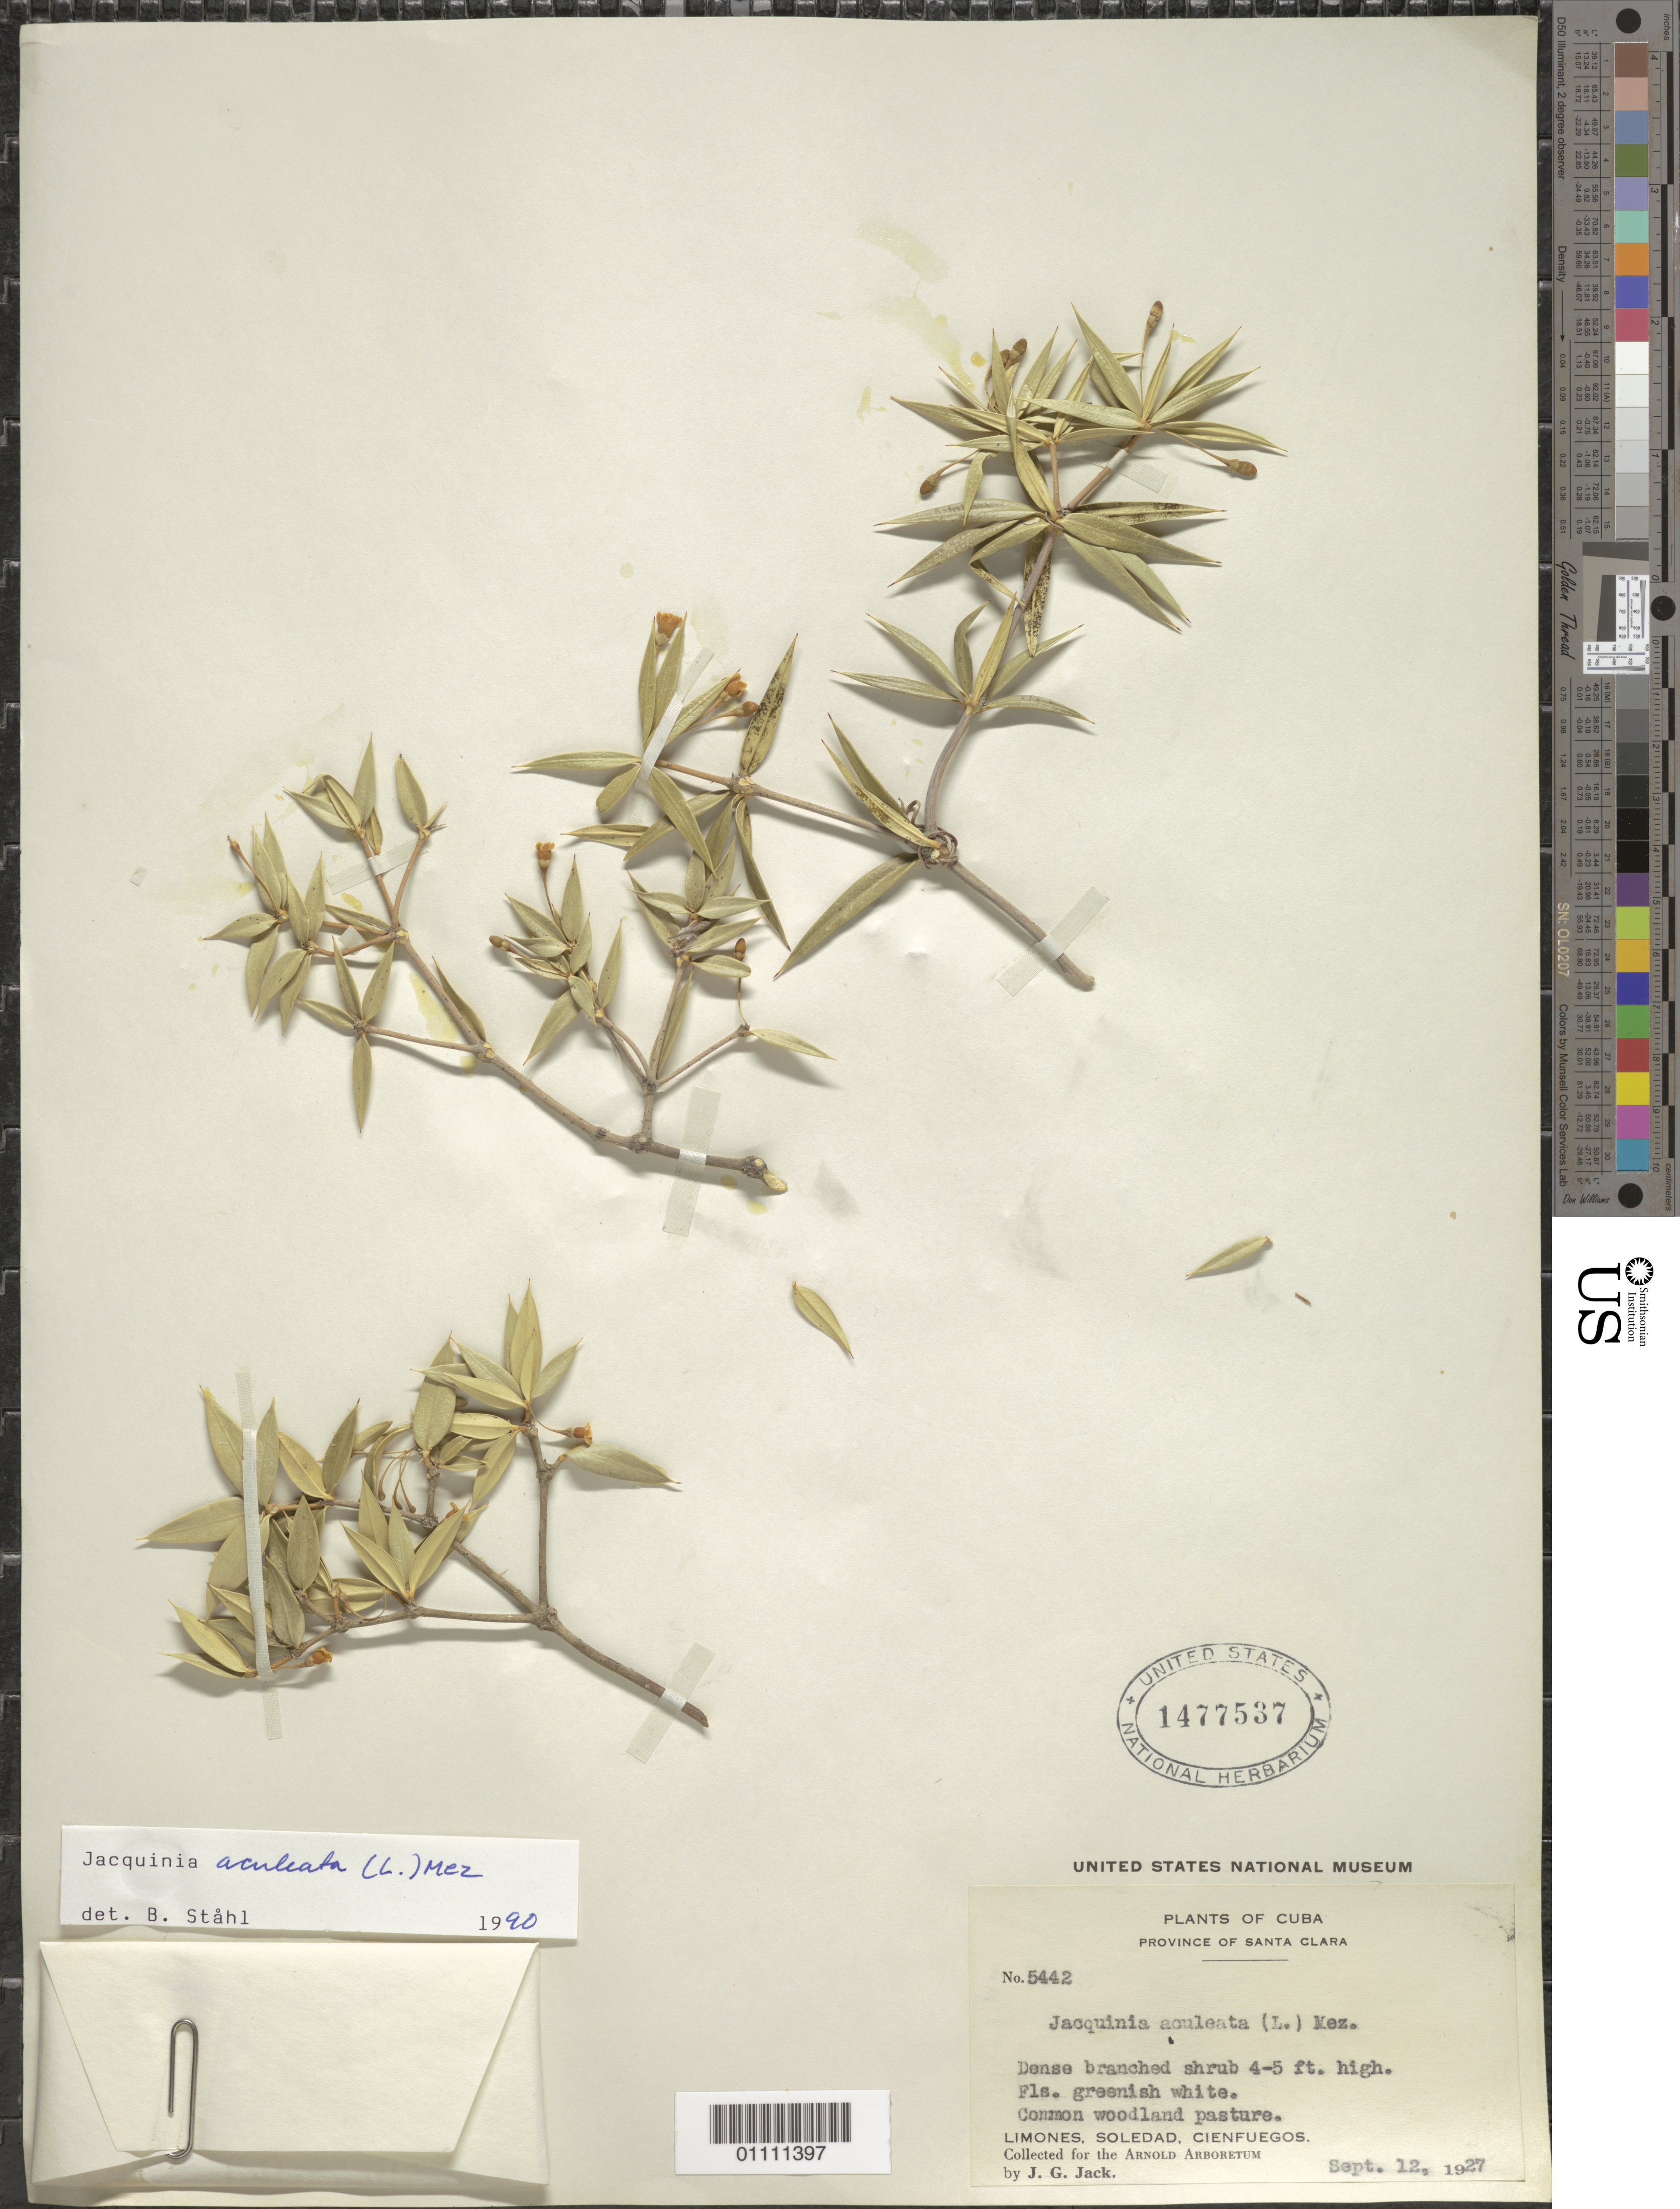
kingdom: Plantae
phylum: Tracheophyta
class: Magnoliopsida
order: Ericales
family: Primulaceae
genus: Jacquinia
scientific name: Jacquinia aculeata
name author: (L.) Mez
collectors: J. G. Jack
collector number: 5442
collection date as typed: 12 Sep 1927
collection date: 1927-09-12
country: Cuba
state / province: Cienfuegos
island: Cuba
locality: Common woodland pasture Limones, Soledad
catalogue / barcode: US 1477537